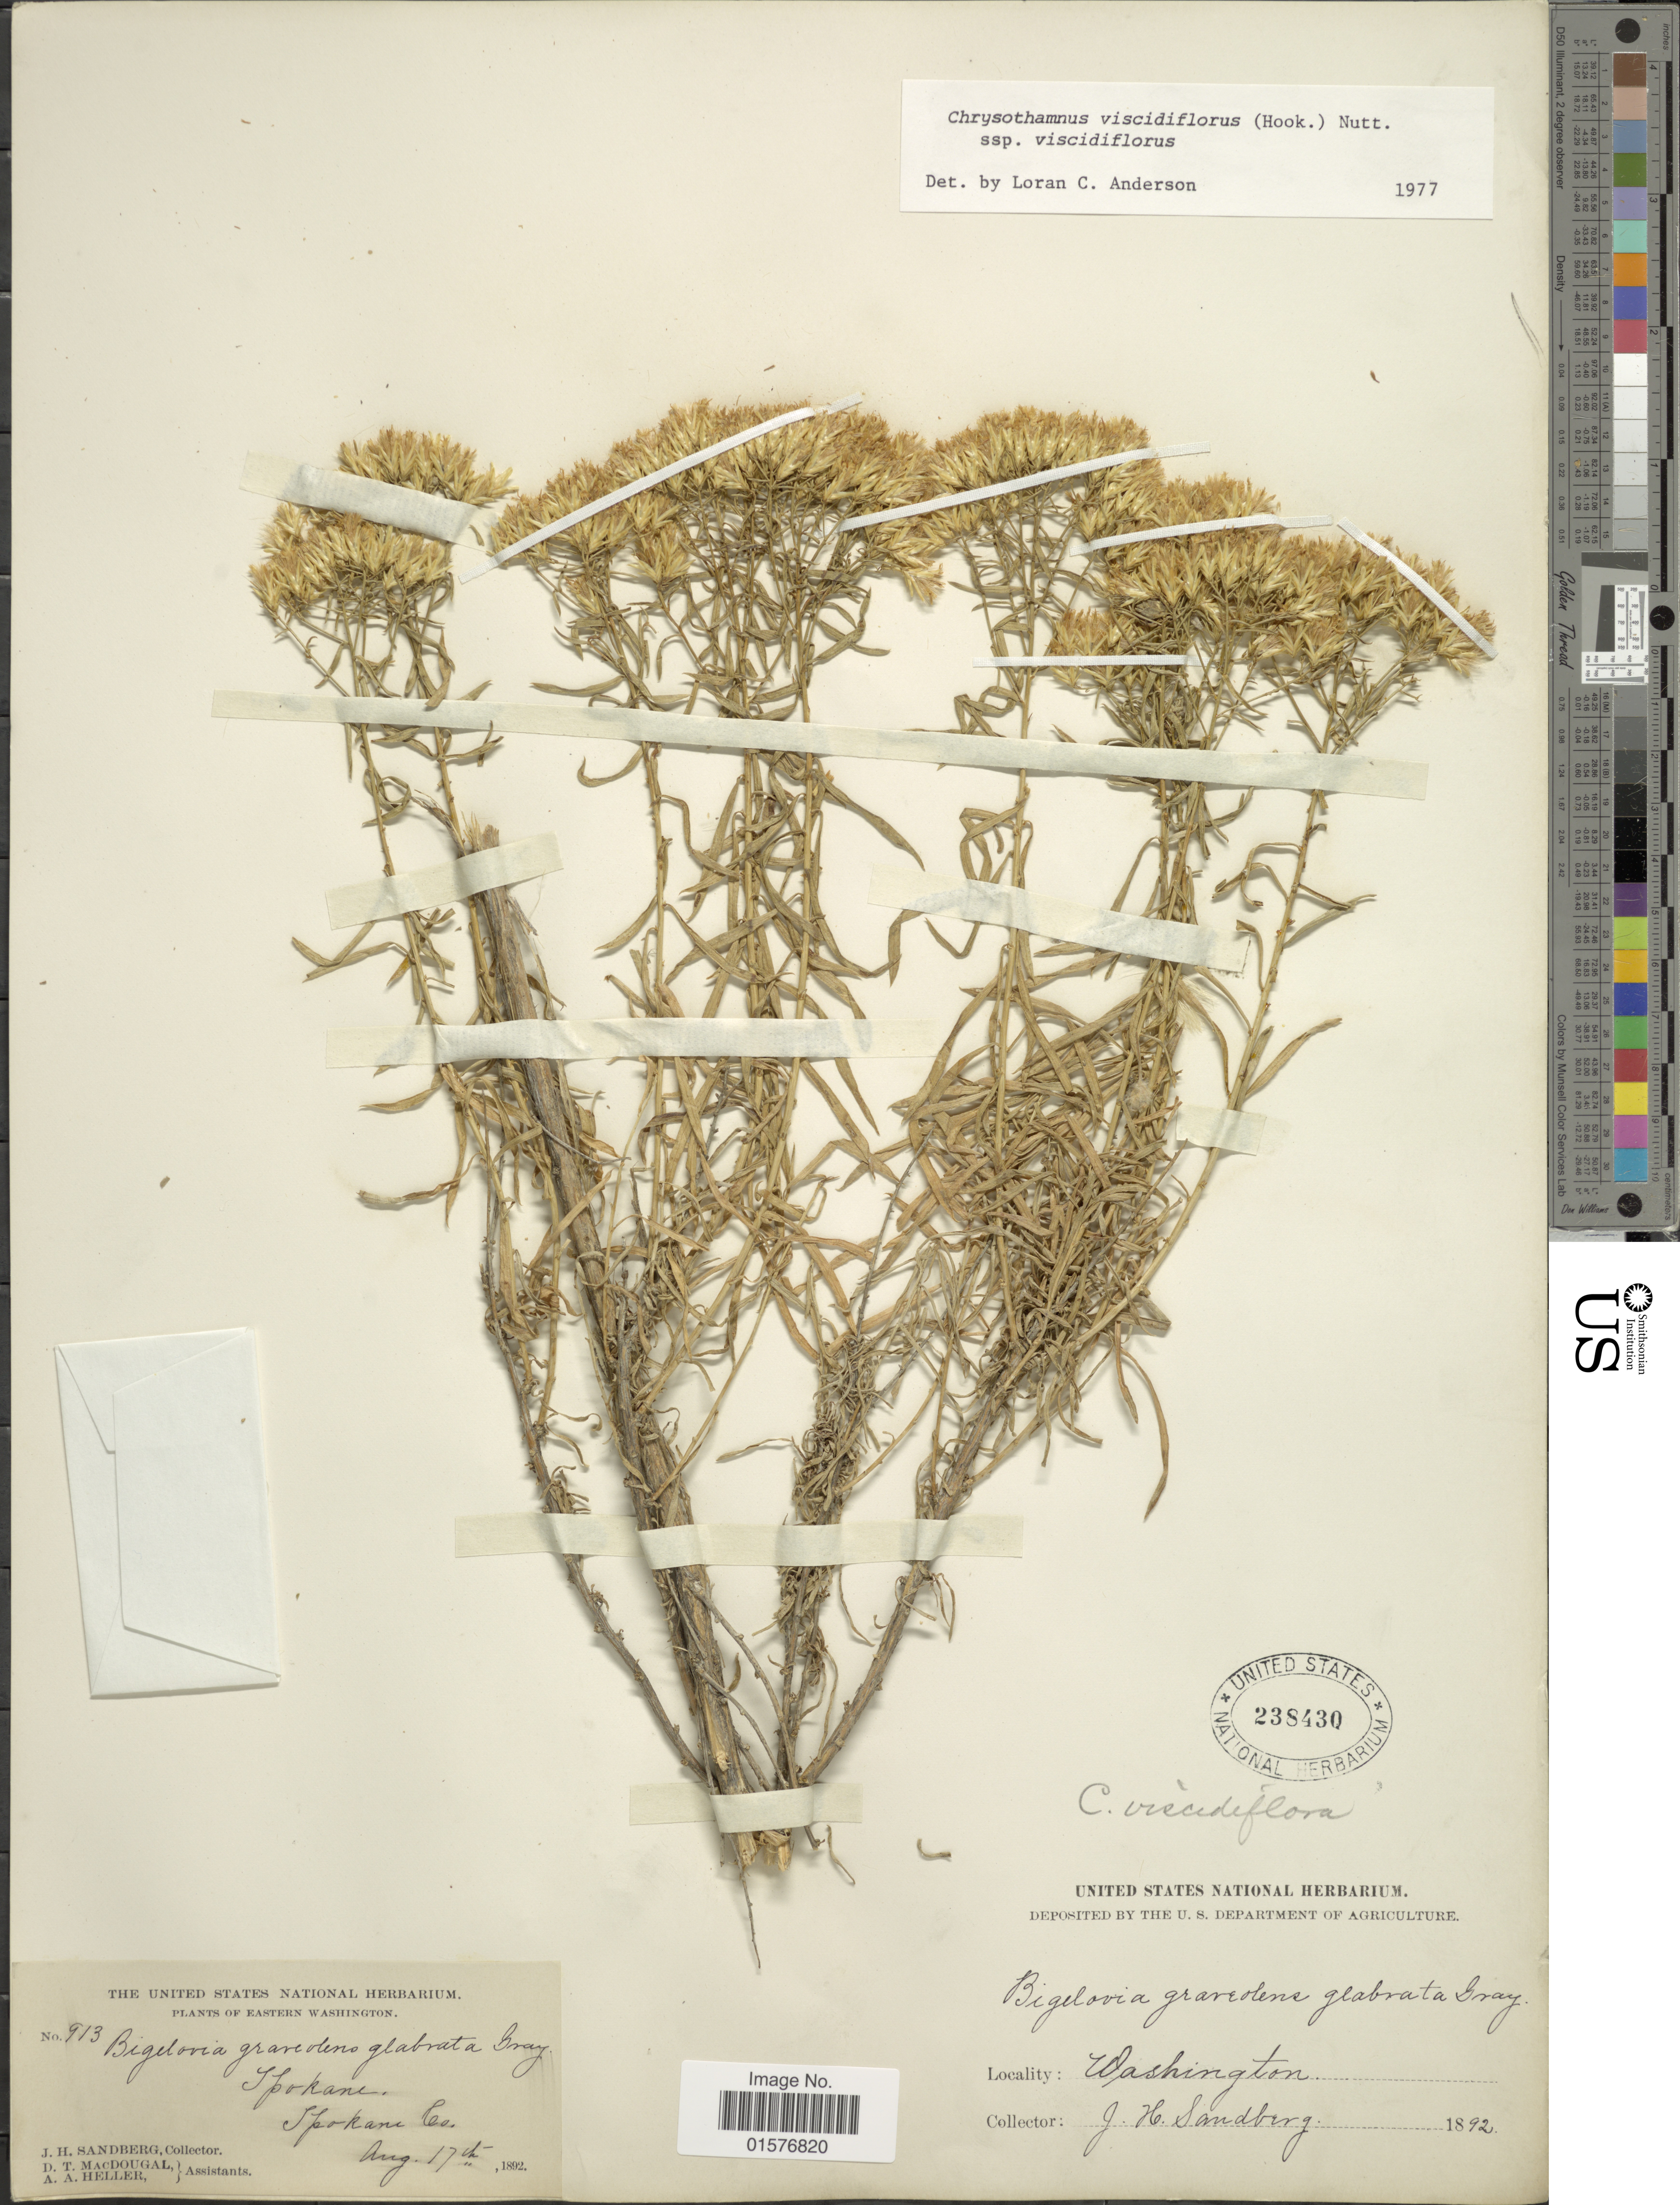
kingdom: Plantae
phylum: Tracheophyta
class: Magnoliopsida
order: Asterales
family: Asteraceae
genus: Chrysothamnus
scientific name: Chrysothamnus viscidiflorus subsp. viscidiflorus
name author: (Hook.) Nutt.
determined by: Urbatsch, Lowell E., Curator (LSU), Louisiana State University (UNITED STATES)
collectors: J. H. Sandberg, D. T. MacDougal & A. A. Heller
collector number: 913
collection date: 1892-08-17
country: United States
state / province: Washington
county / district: Spokane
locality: Eastern Washington, Spokane, Spokane Co.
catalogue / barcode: US 238430